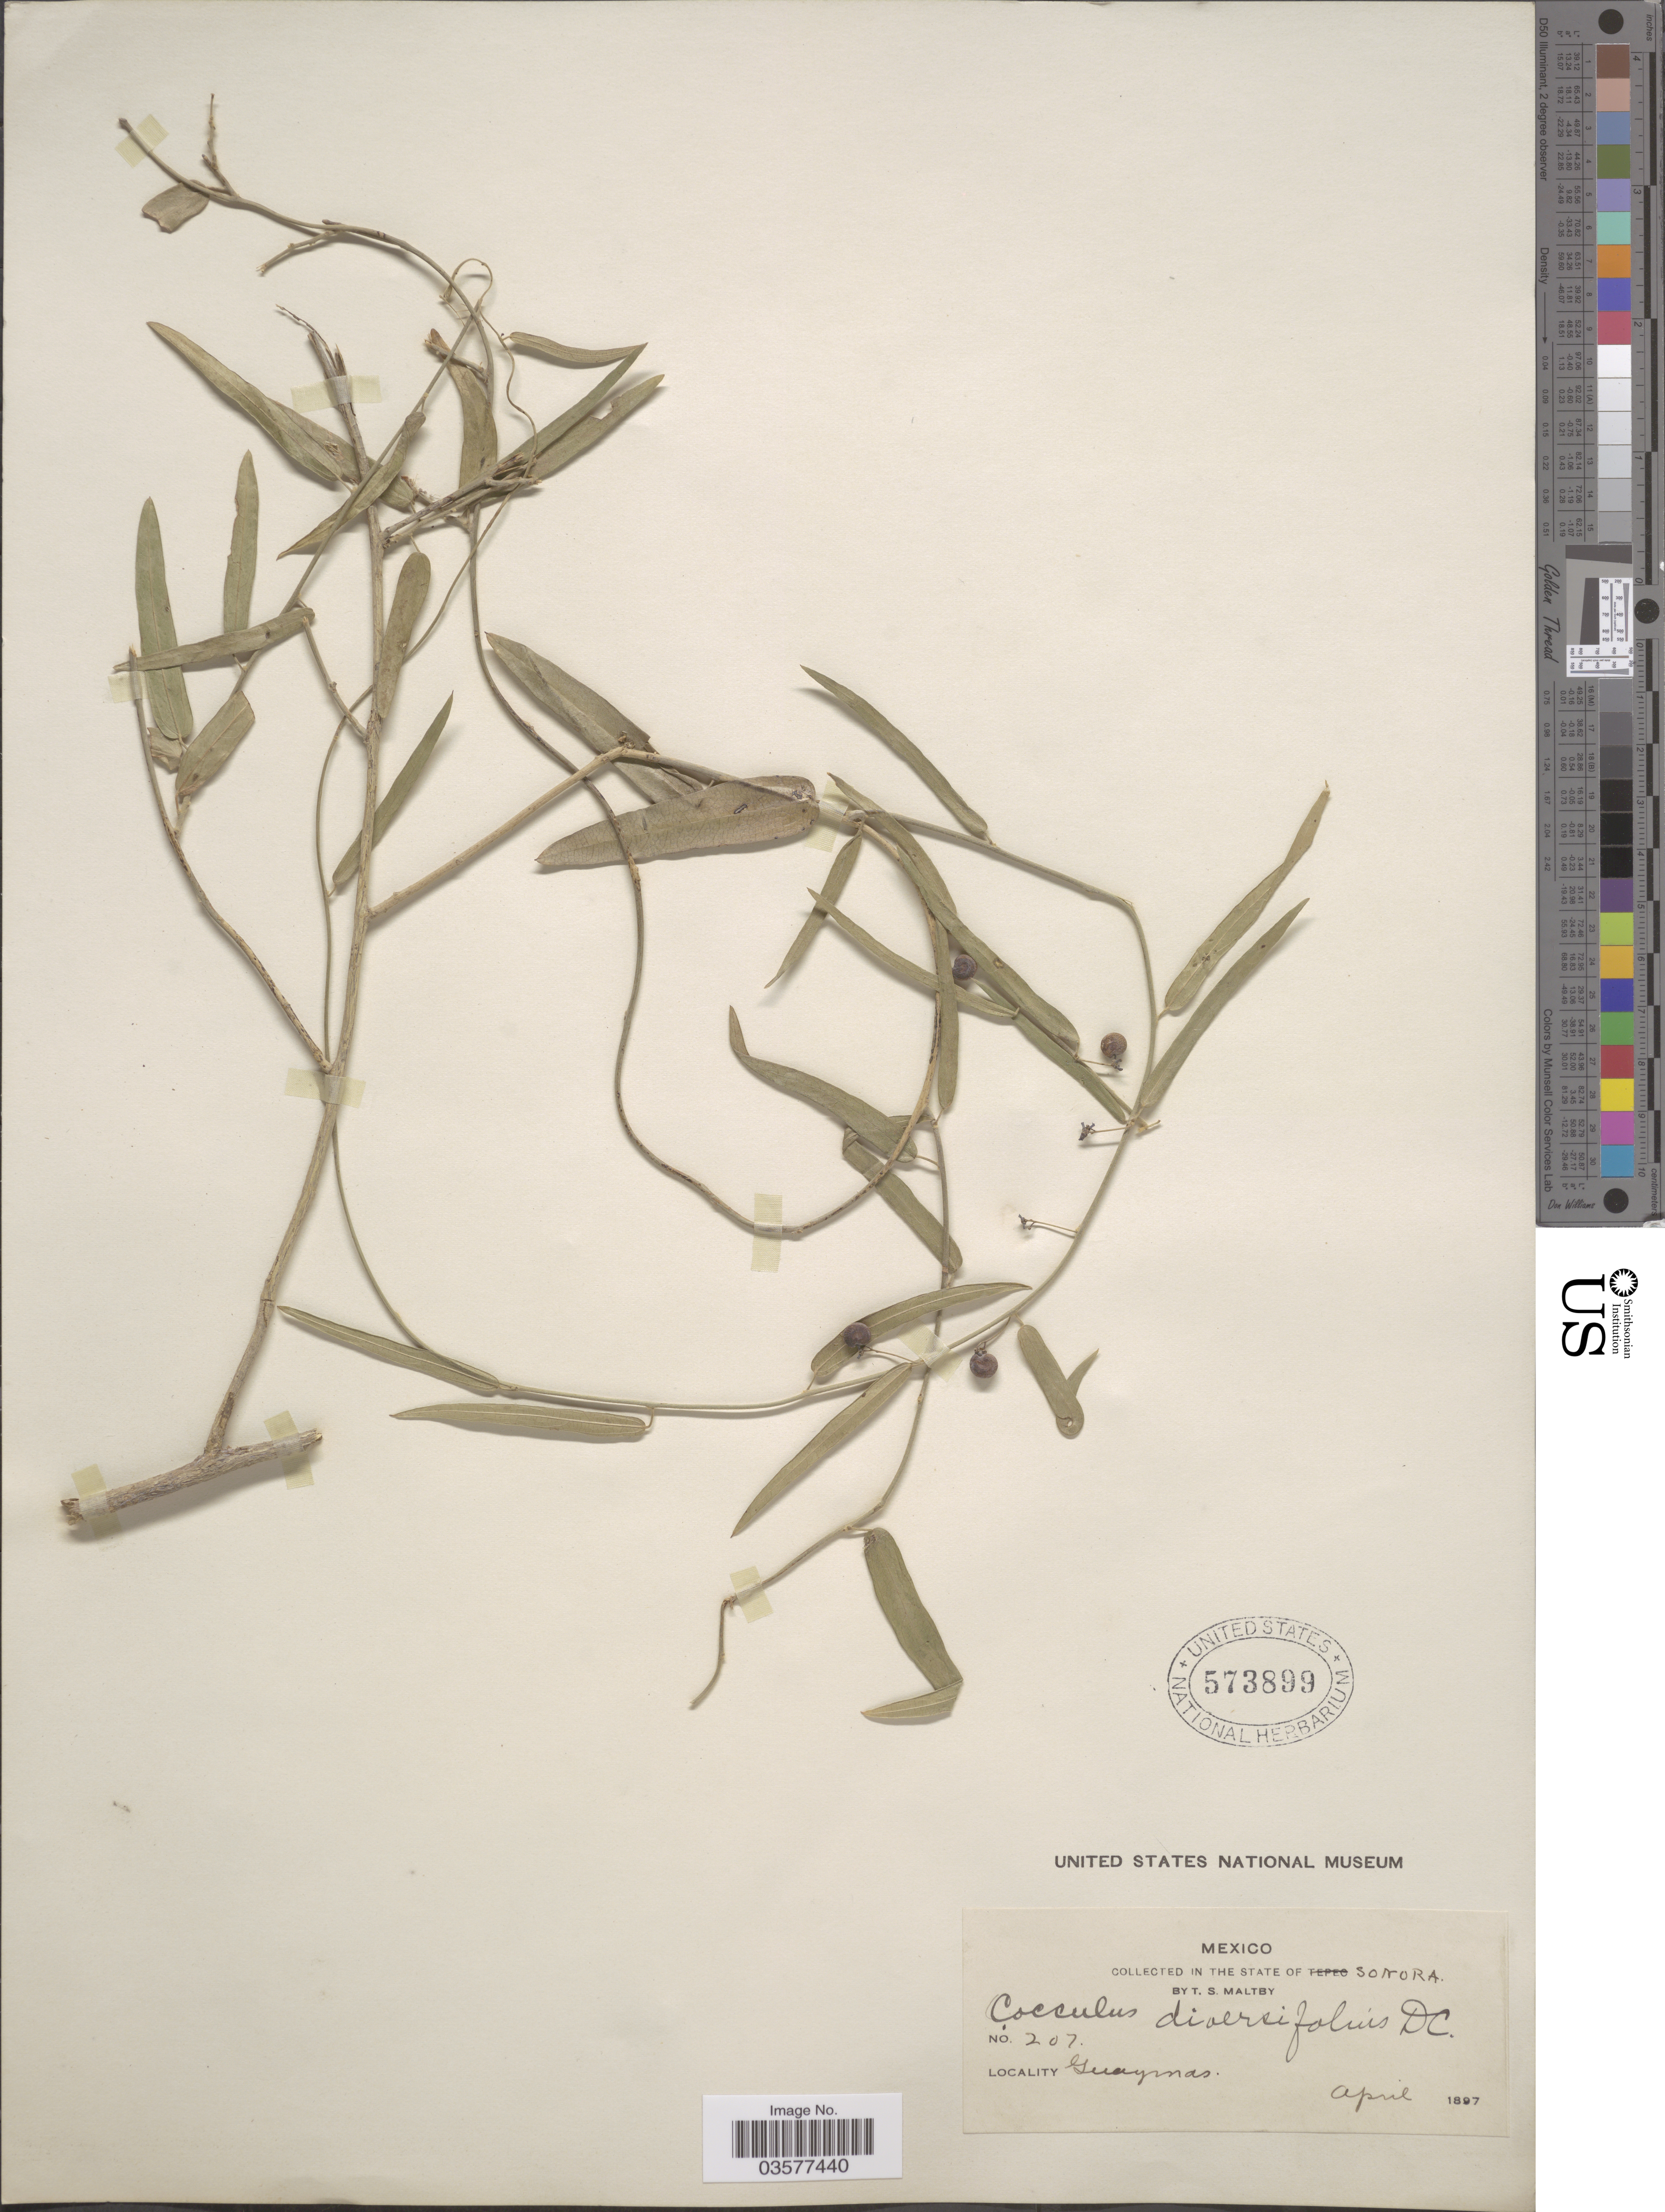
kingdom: Plantae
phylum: Tracheophyta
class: Magnoliopsida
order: Ranunculales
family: Menispermaceae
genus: Cocculus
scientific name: Cocculus diversifolius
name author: DC.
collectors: T. S. Maltby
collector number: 207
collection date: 1897-04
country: Mexico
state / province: Sonora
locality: Guaymas.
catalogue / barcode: US 573899